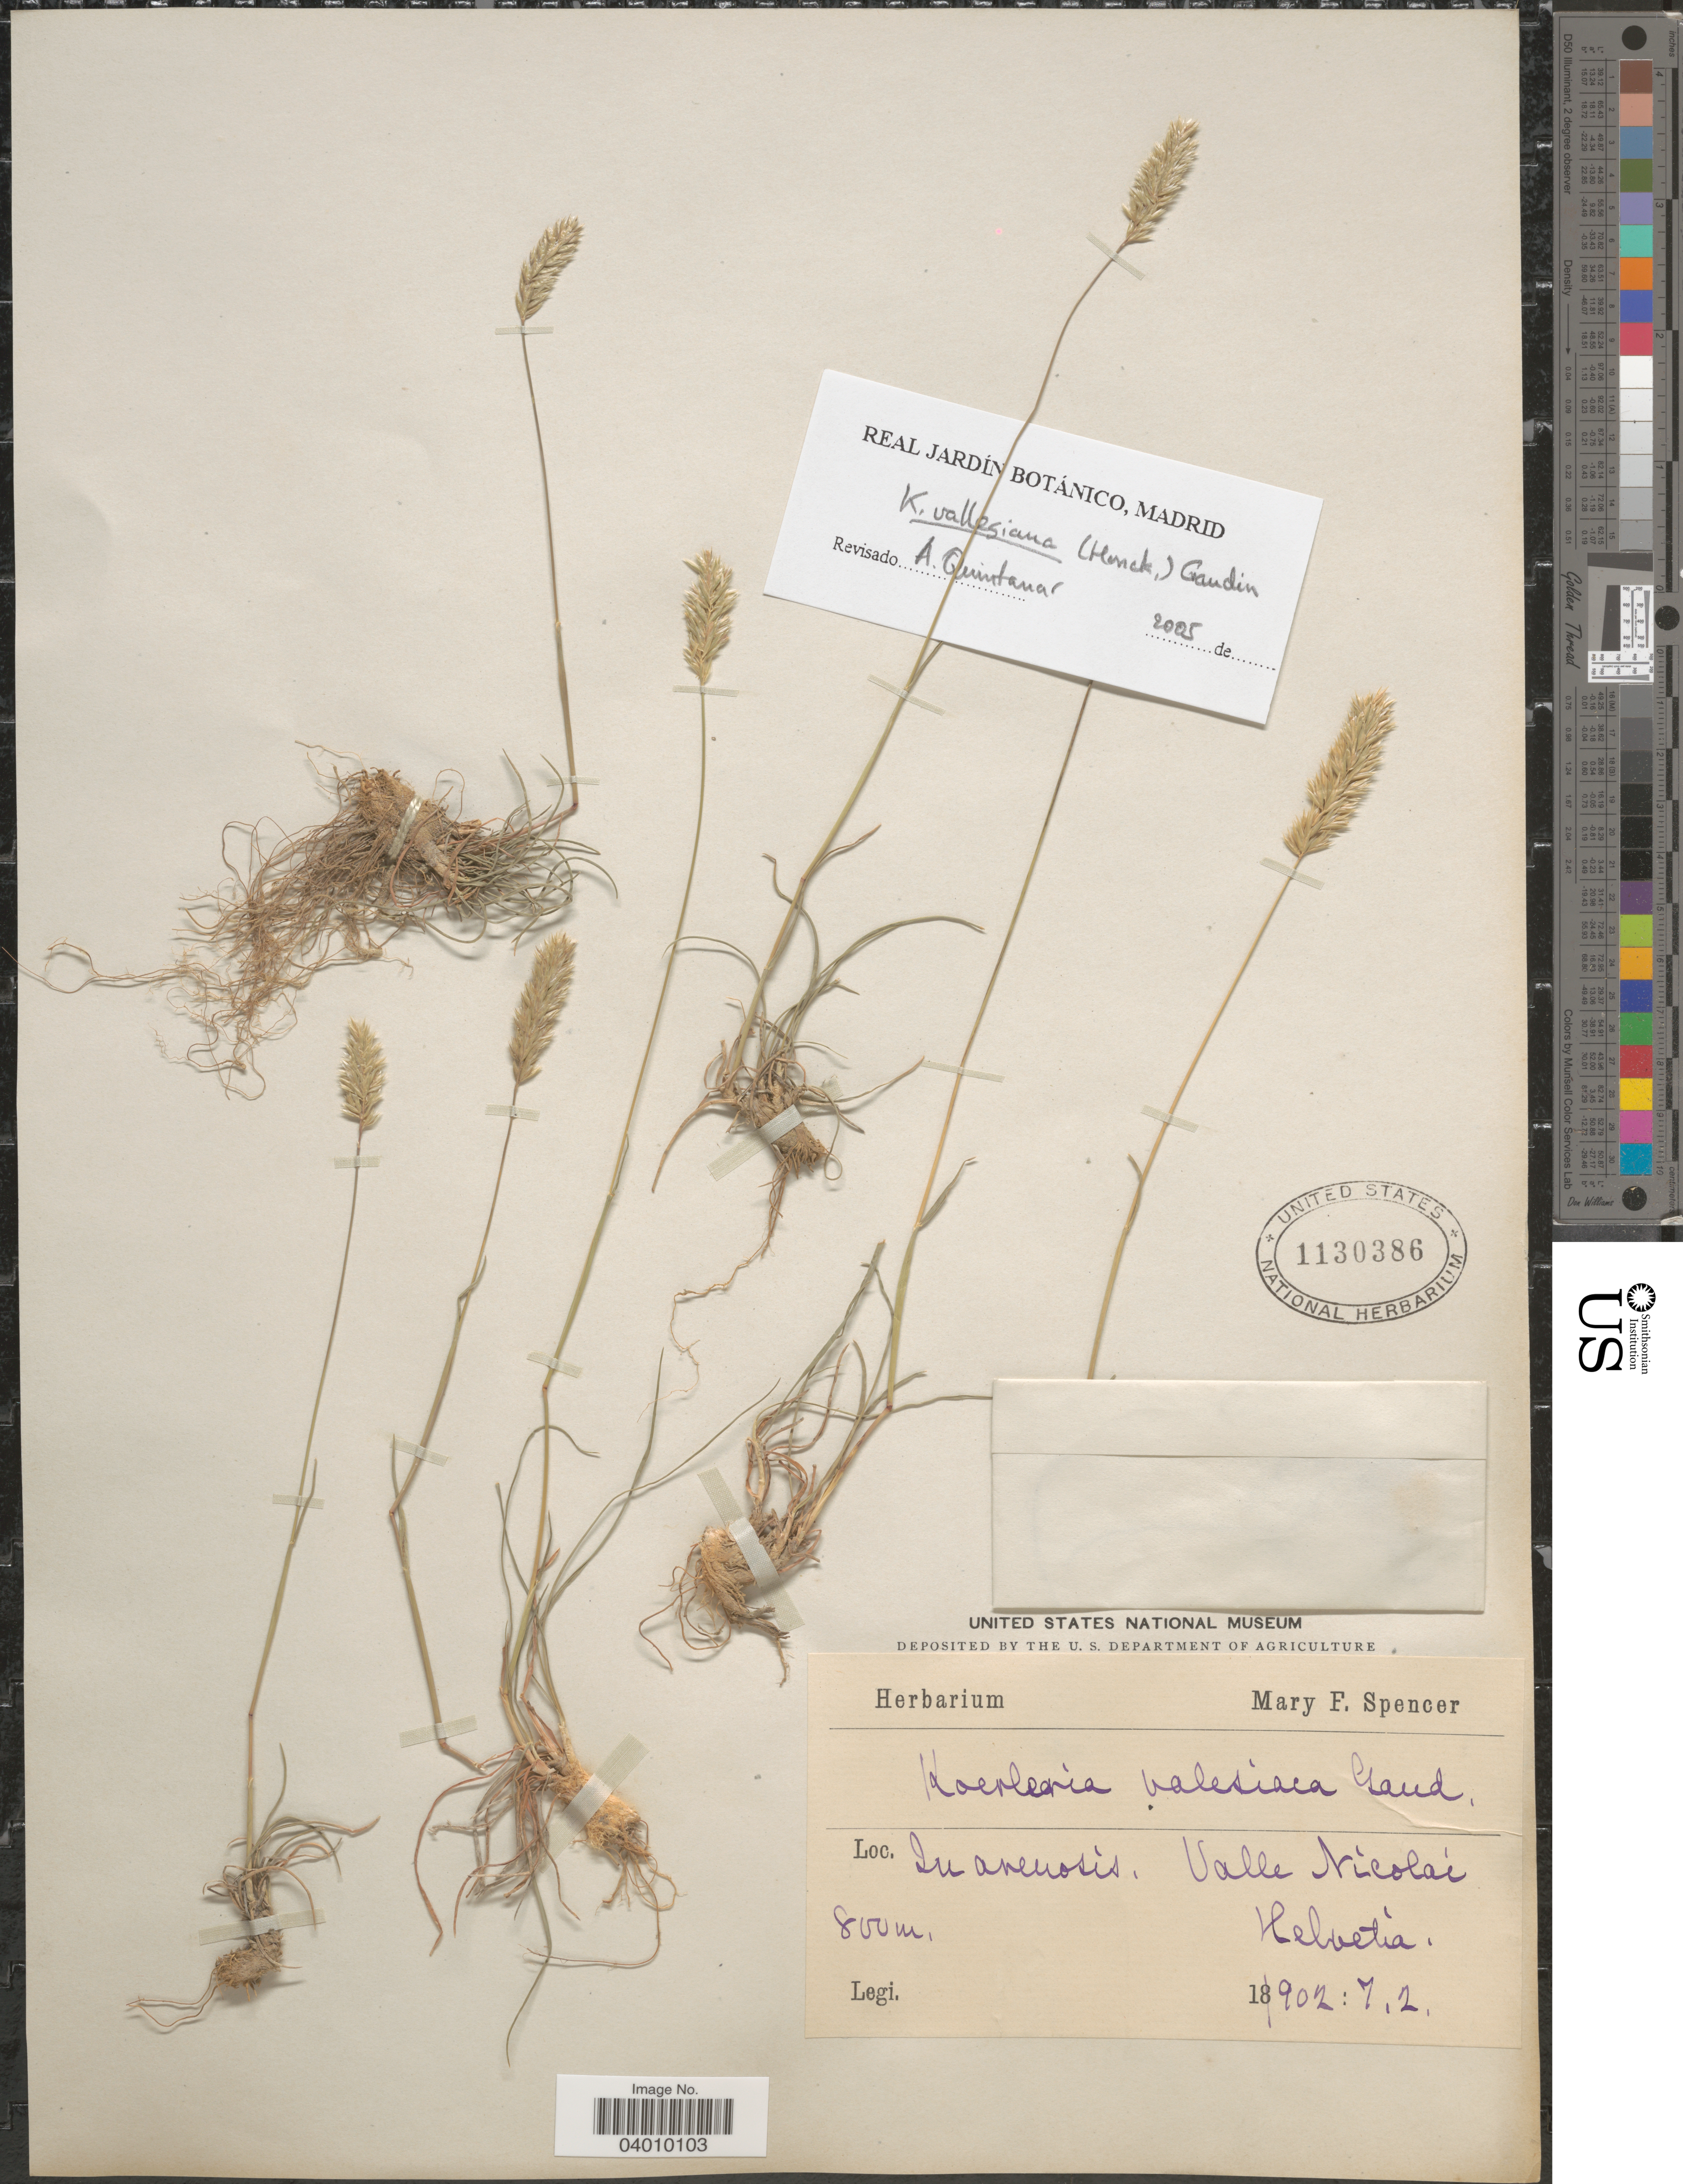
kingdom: Plantae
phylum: Tracheophyta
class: Liliopsida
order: Poales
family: Poaceae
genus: Koeleria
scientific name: Koeleria vallesiana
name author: (Honck.) Gaudin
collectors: M. Spencer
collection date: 1902-07-02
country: Switzerland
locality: In arenosis. Valle Nicolai. Helvetia.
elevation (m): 800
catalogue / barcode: US 1130386